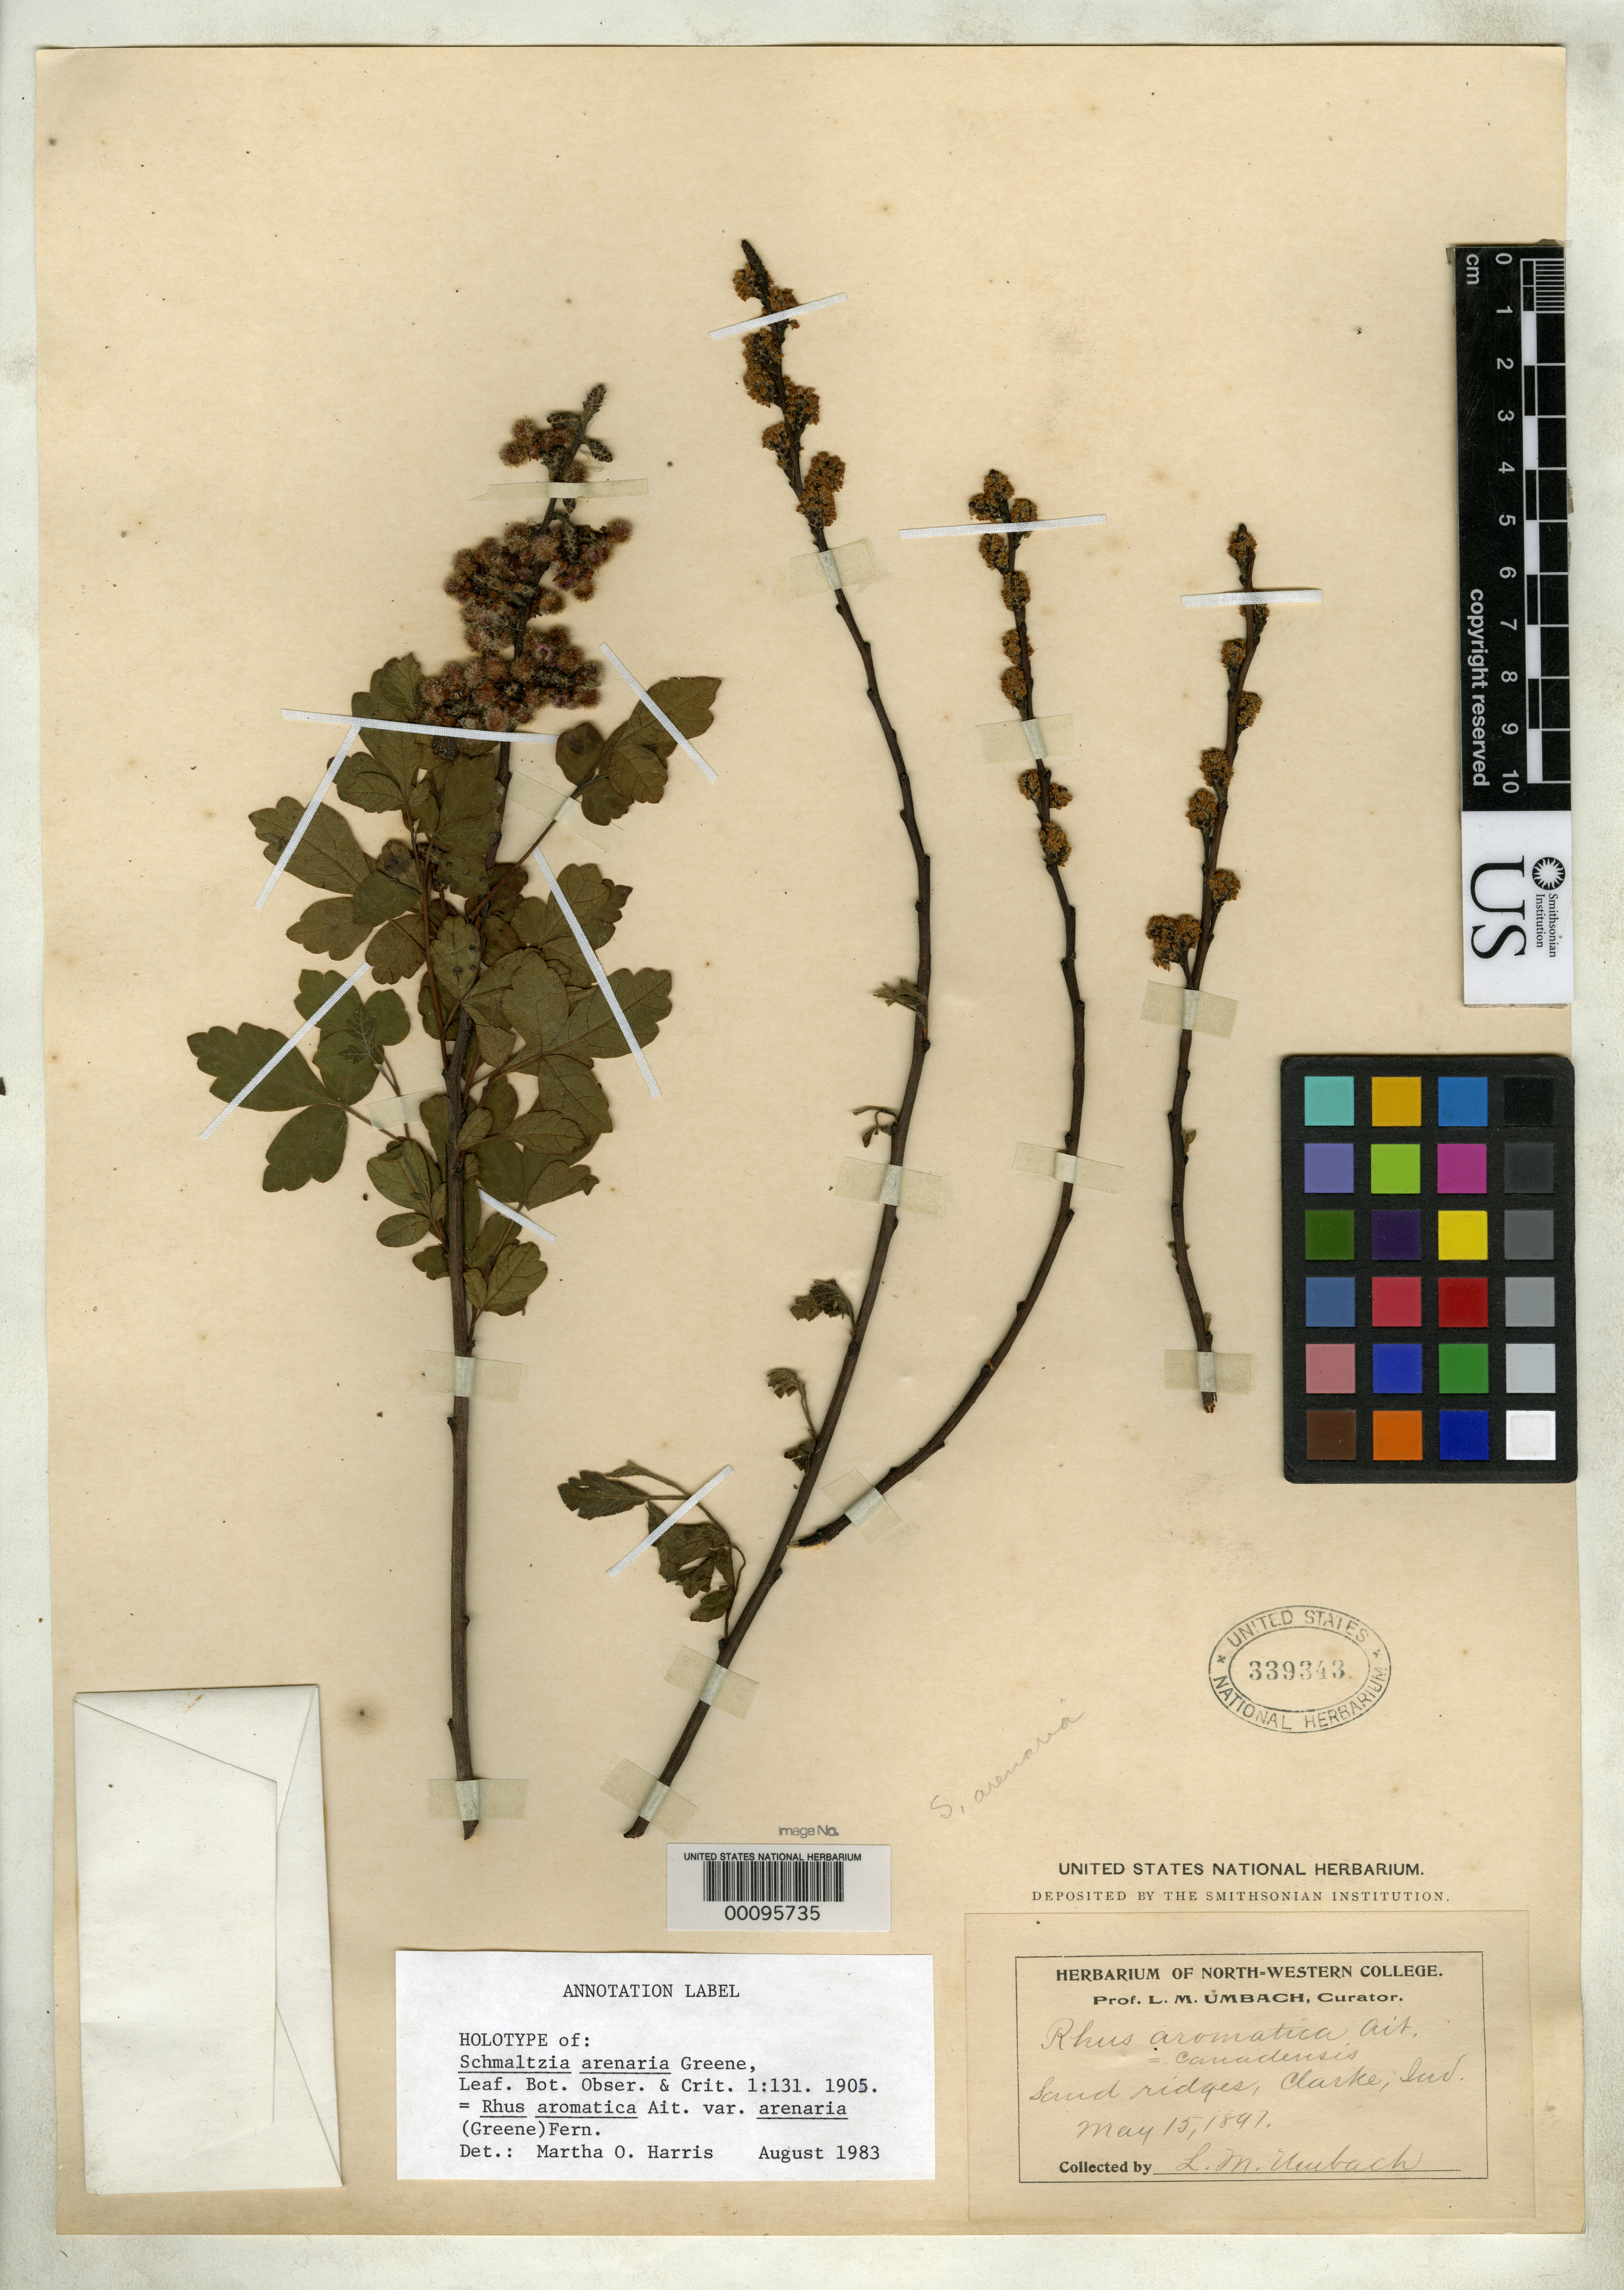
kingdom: Plantae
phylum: Tracheophyta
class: Magnoliopsida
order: Sapindales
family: Anacardiaceae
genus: Schmaltzia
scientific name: Schmaltzia arenaria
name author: Greene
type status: Holotype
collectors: L. M. Umbach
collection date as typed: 15 May 1897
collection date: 1897-05-15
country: United States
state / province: Indiana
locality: Southern shores of Lake Michigan, Clarke.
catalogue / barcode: US 339343